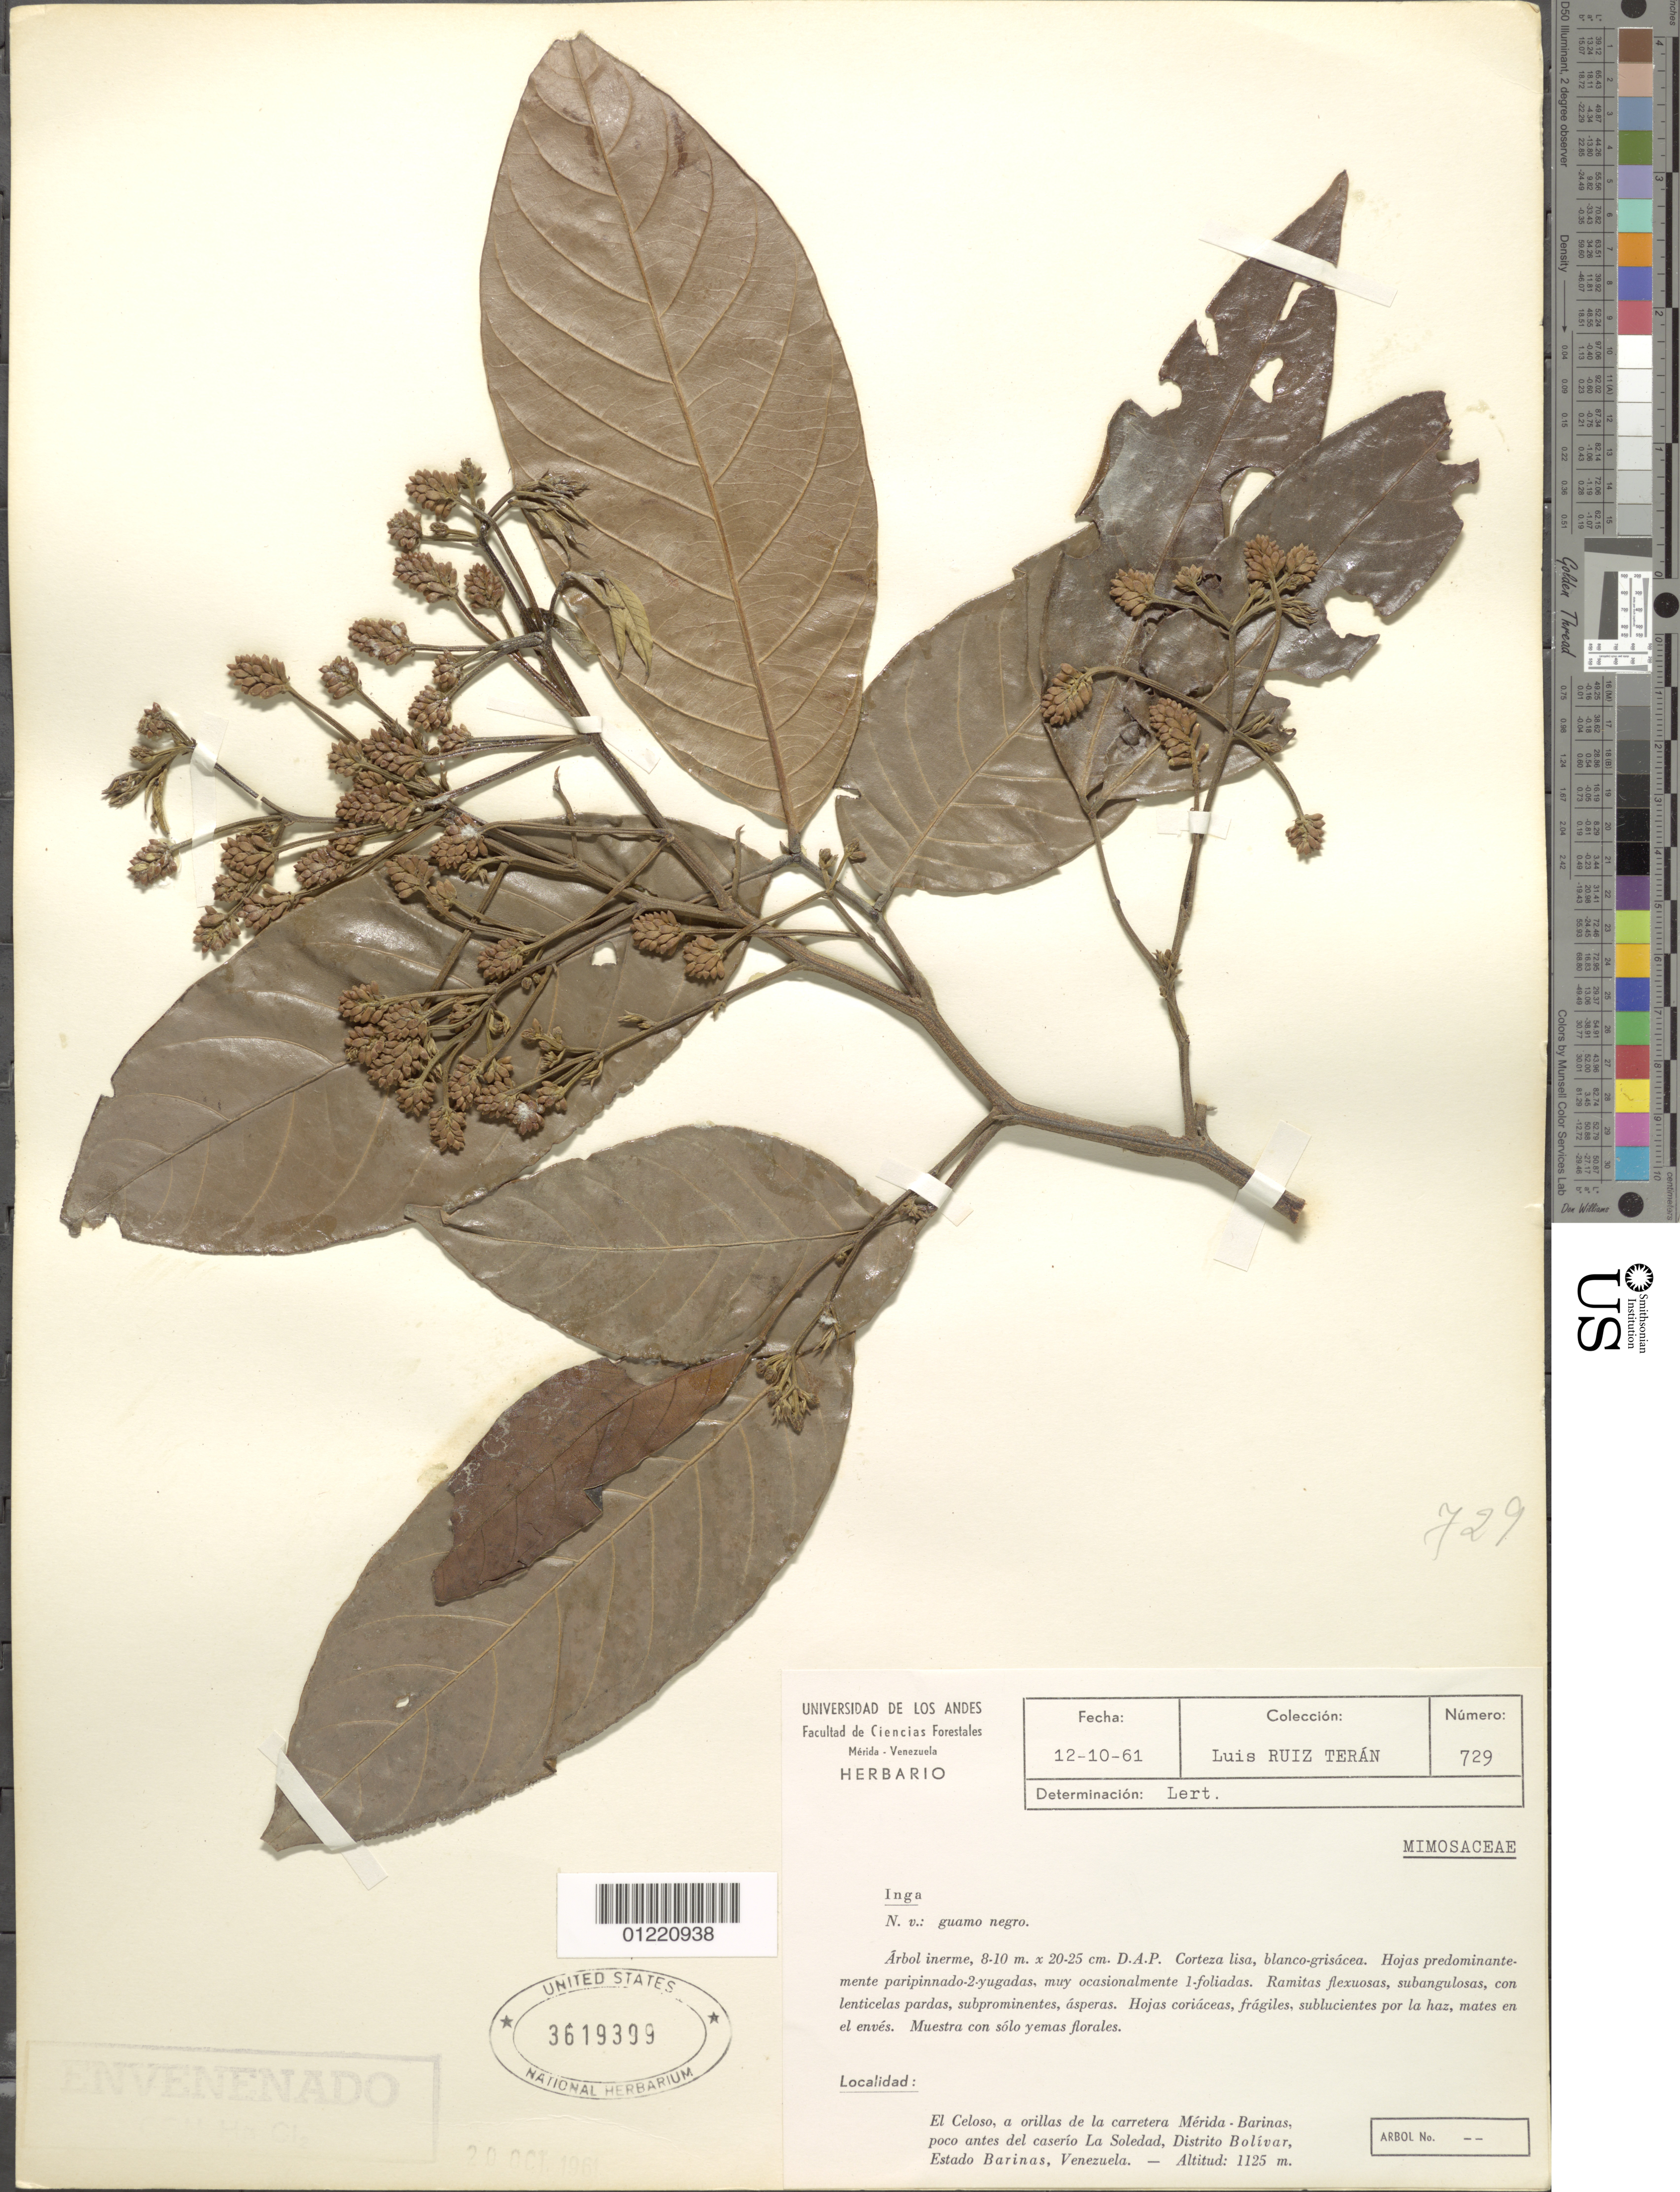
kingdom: Plantae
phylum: Tracheophyta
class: Magnoliopsida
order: Fabales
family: Fabaceae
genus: Inga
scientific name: Inga sp.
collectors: L. E. Ruíz-Terán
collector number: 729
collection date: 1961-10-12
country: Venezuela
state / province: Barinas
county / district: Bolívar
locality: El Celoso, a orillas de la carretera Mérida - Barinas, poco antes del caserío La Soledad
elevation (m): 1125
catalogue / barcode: US 3619399